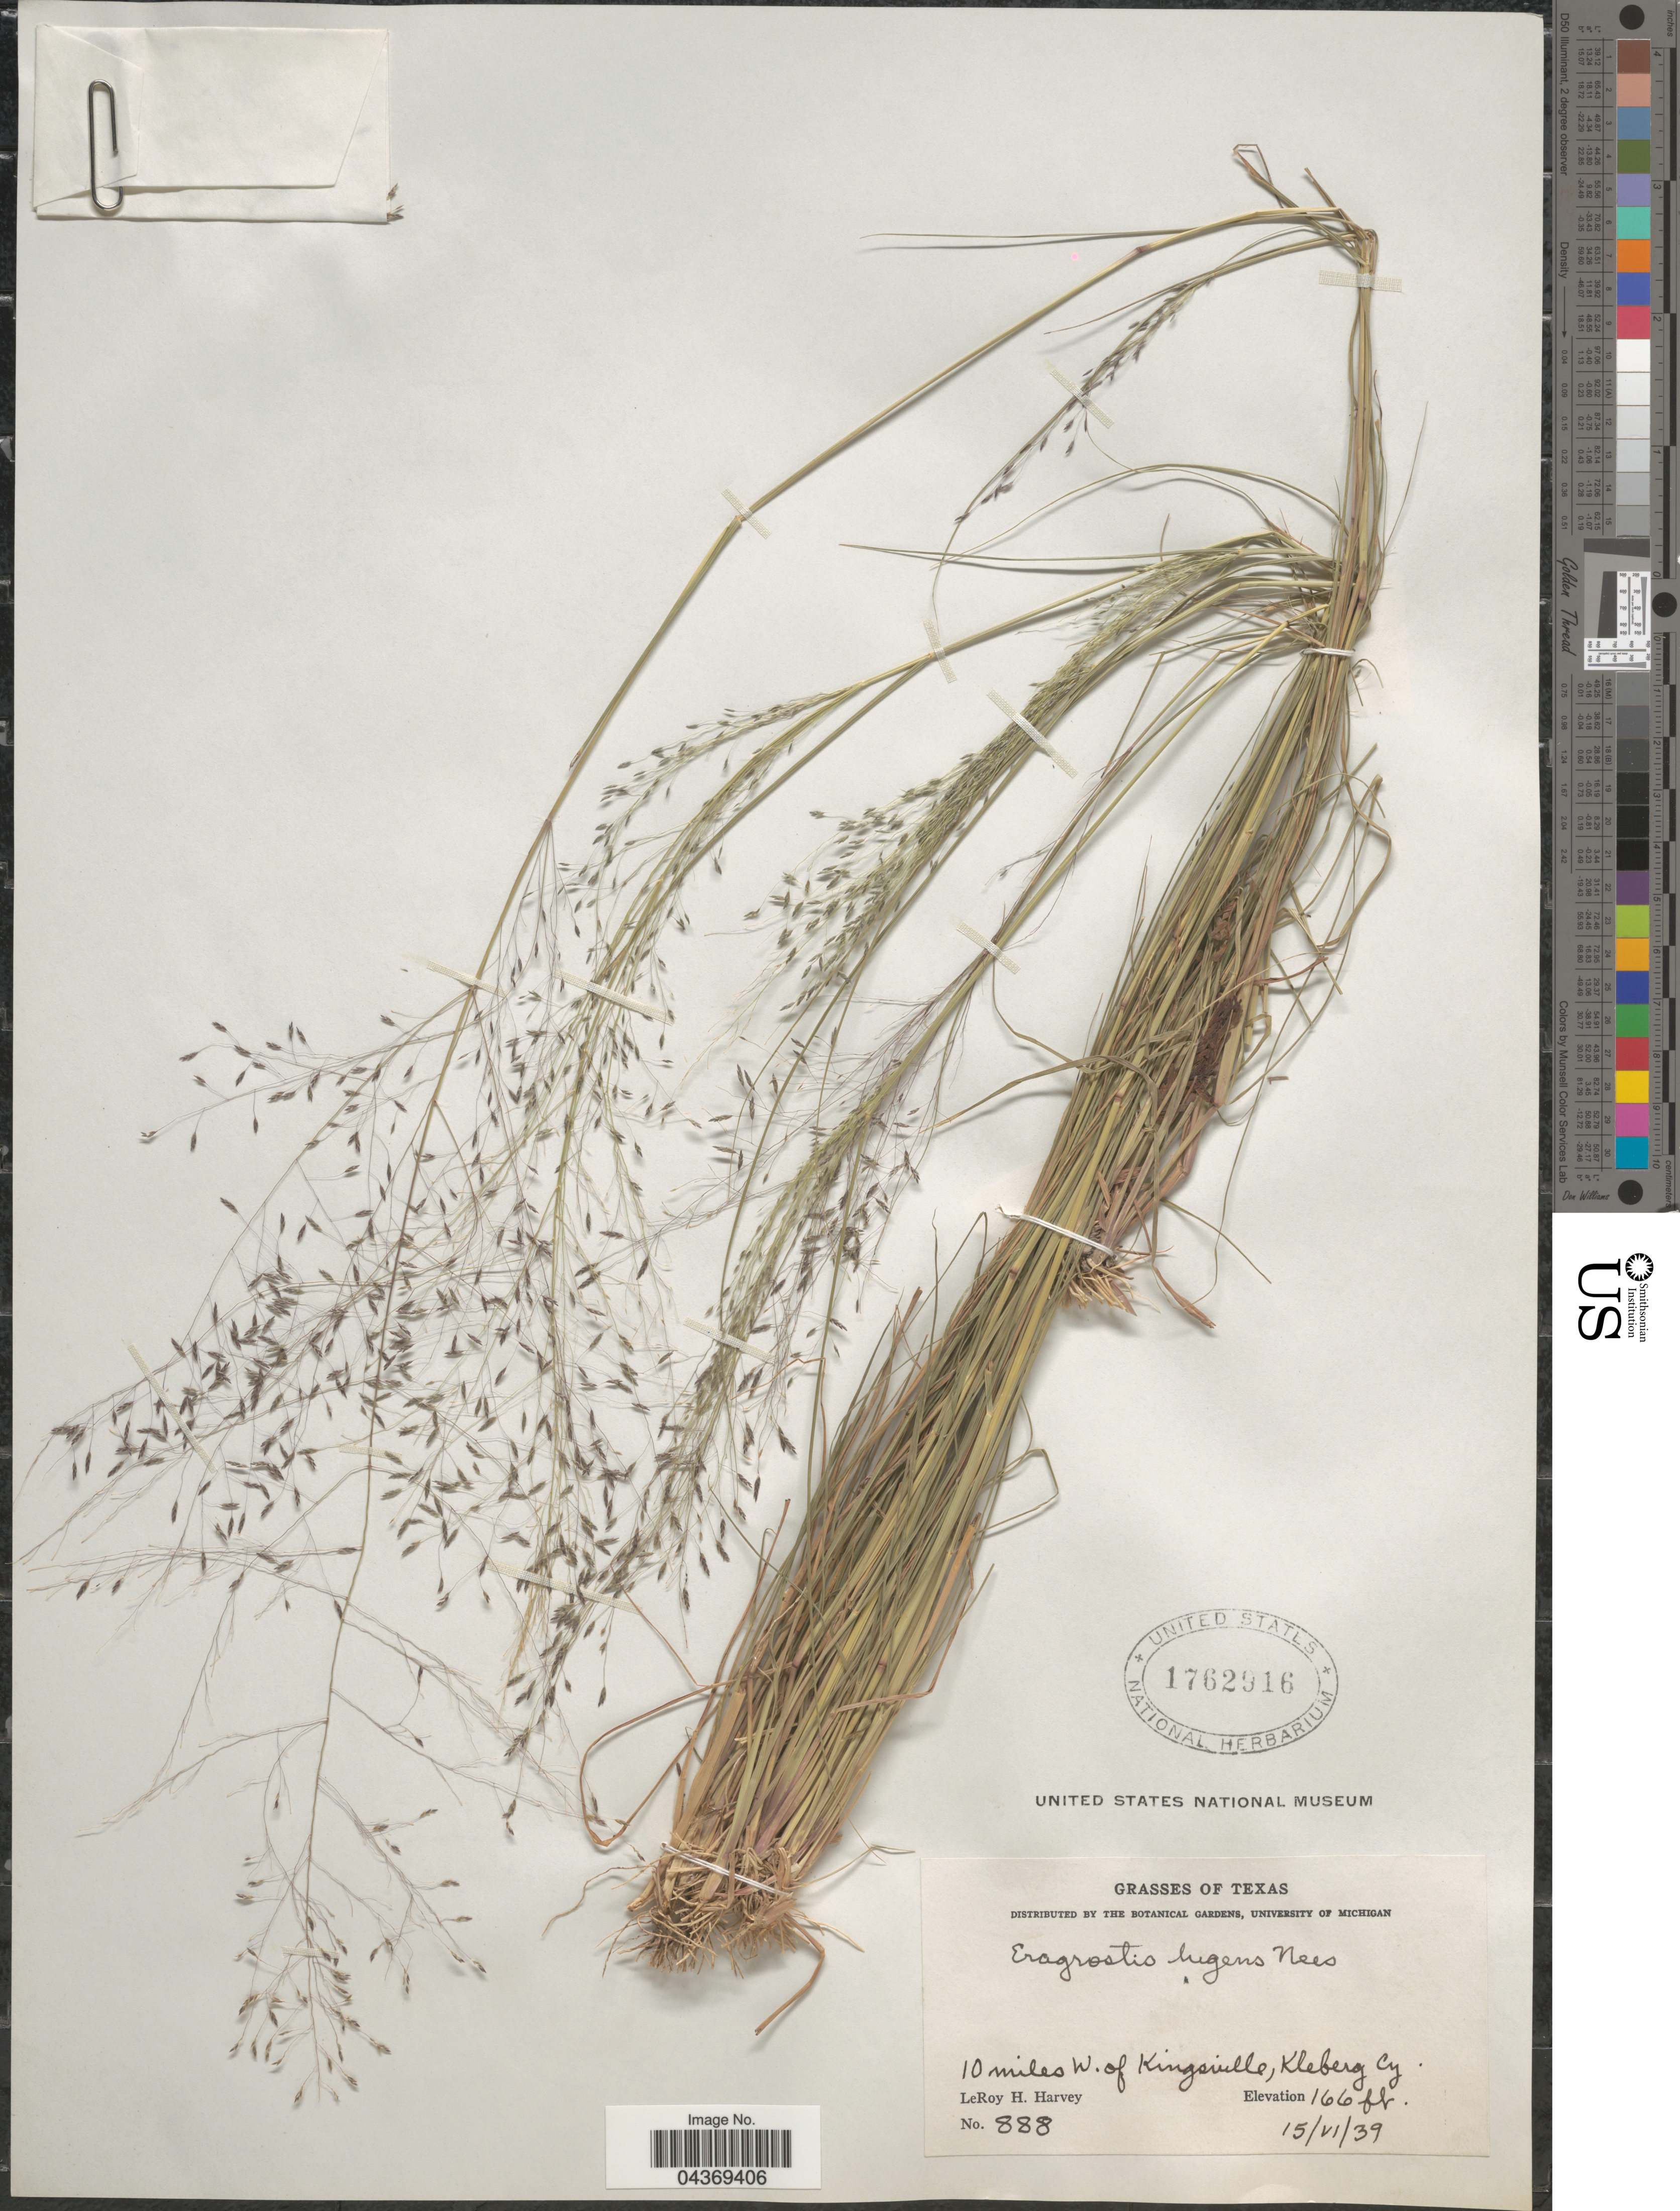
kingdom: Plantae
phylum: Tracheophyta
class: Liliopsida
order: Poales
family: Poaceae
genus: Eragrostis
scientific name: Eragrostis lugens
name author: Nees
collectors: L. H. Harvey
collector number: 888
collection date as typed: Transcribed d/m/y: 15/6/39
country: United States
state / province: Texas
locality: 10 miles W. of Kingsville, Kleberg Cy.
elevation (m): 51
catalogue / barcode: US 1762916